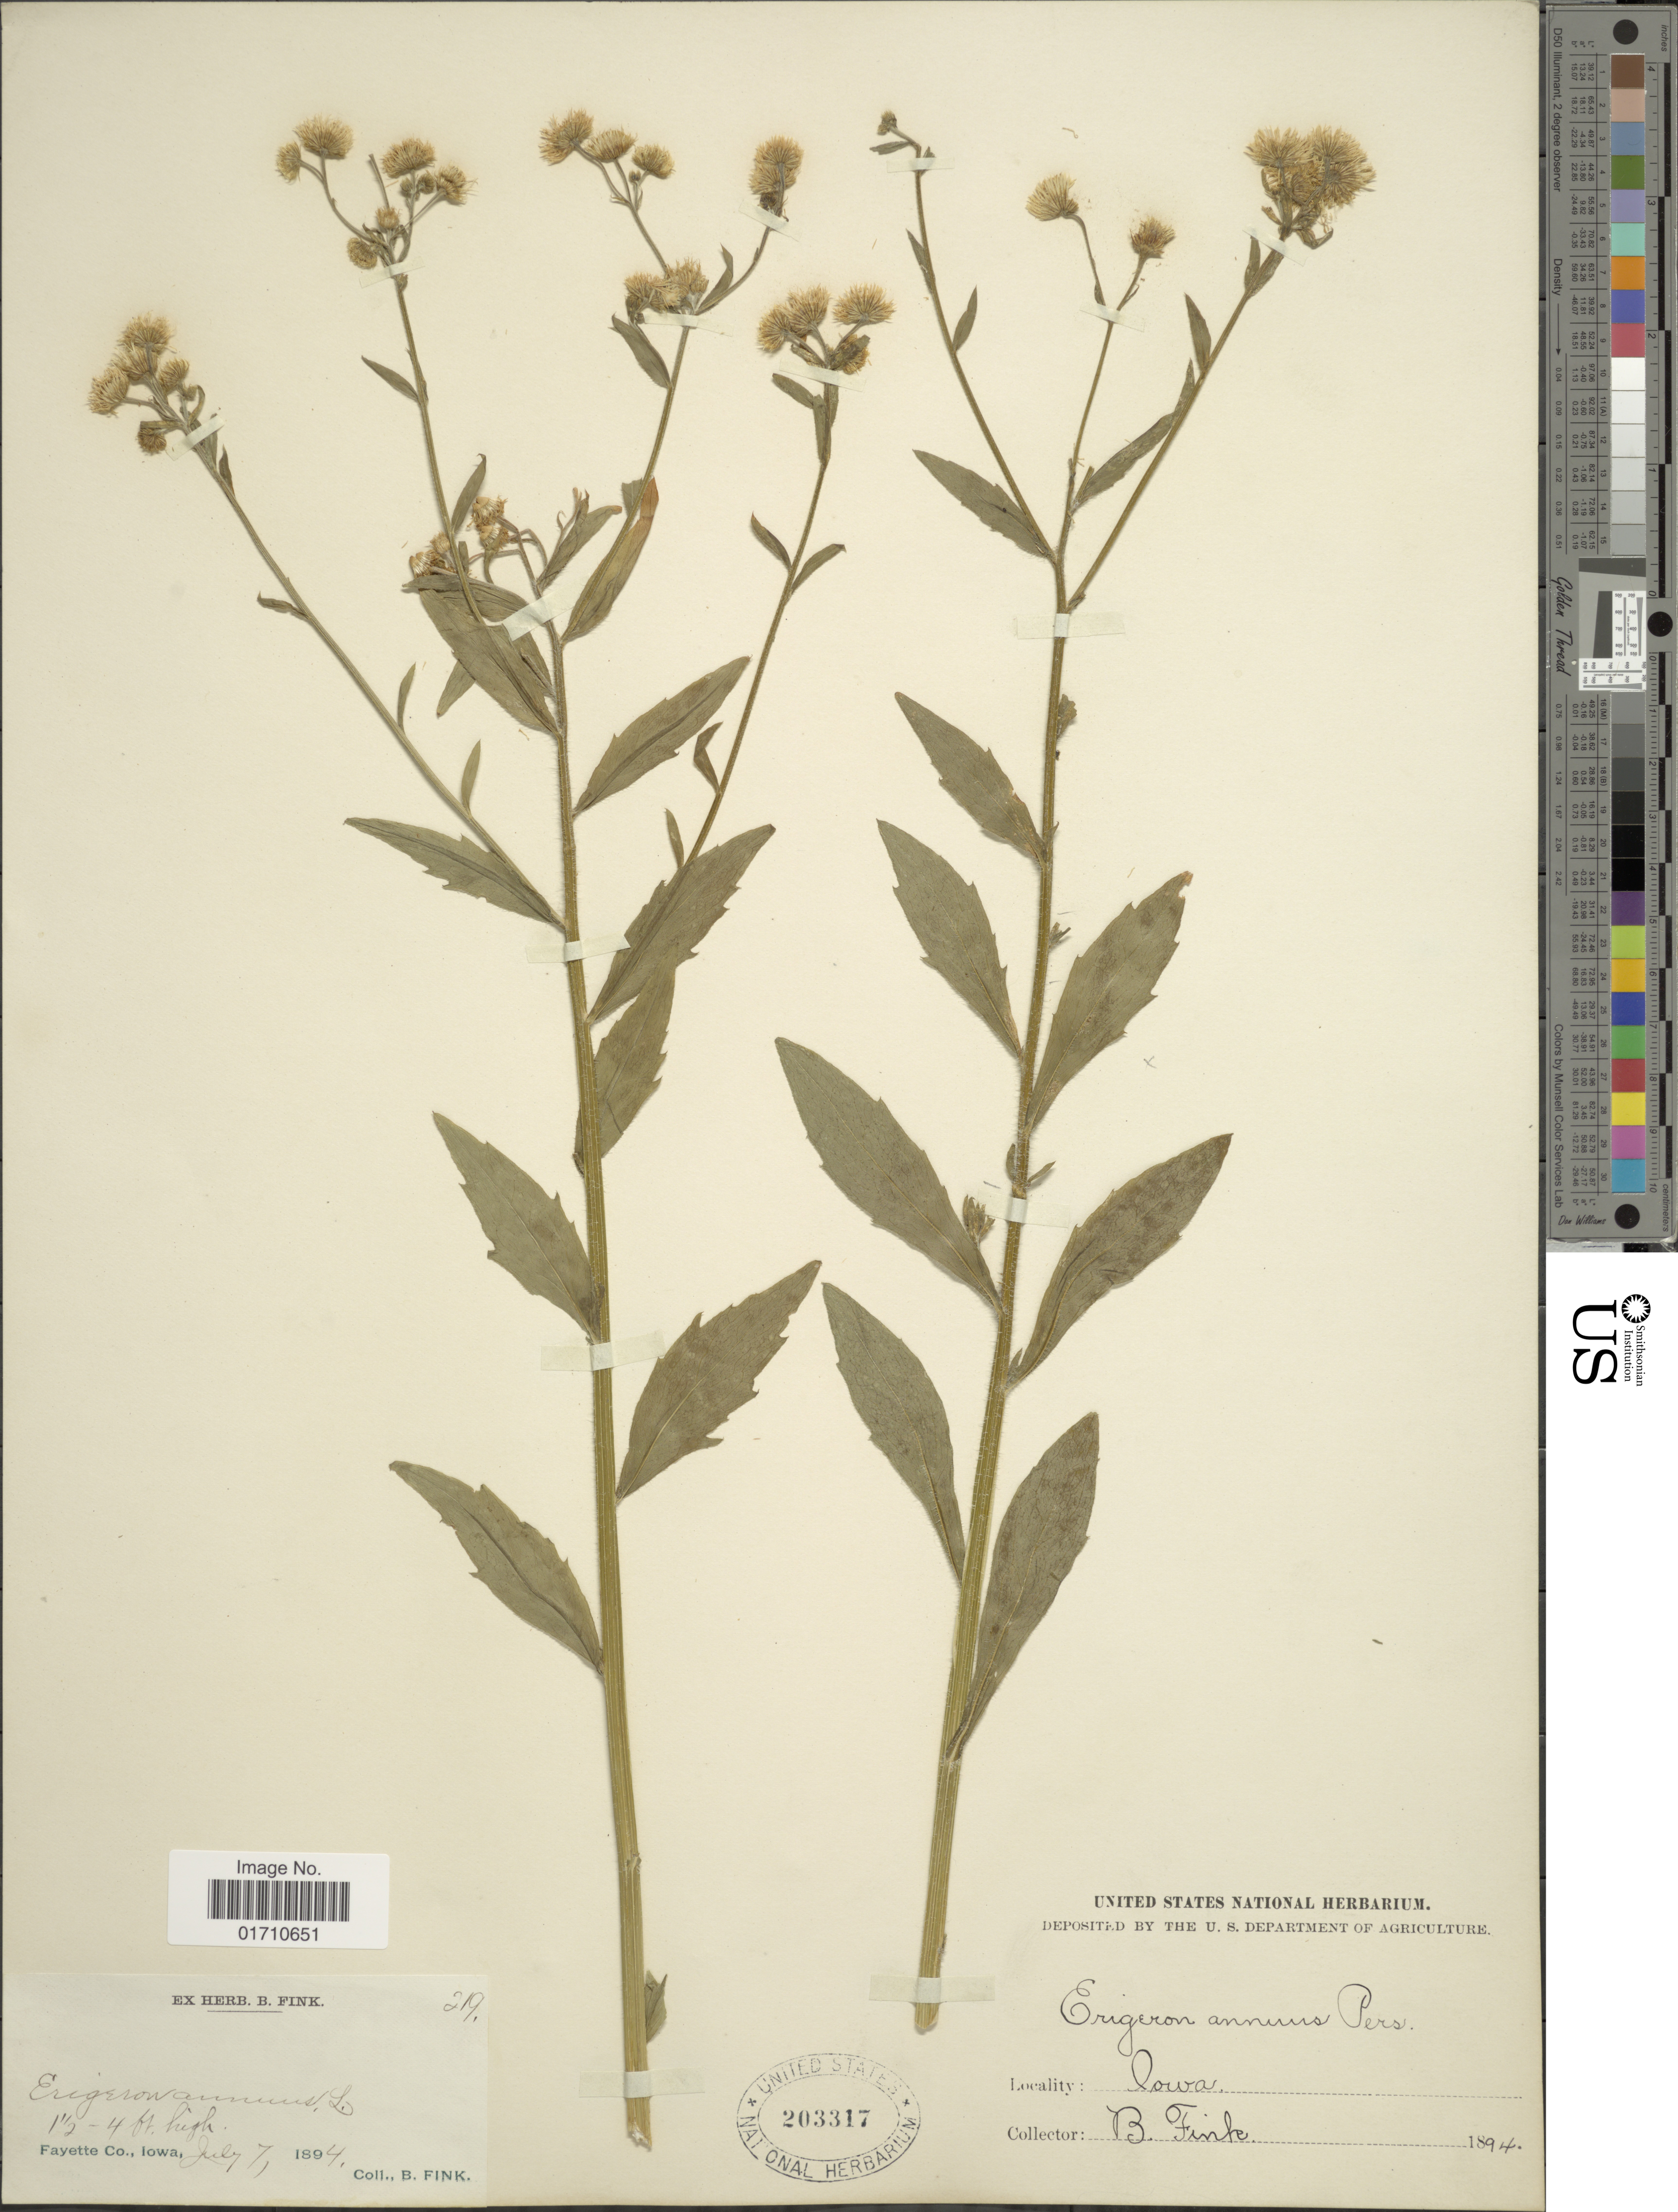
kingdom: Plantae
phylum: Tracheophyta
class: Magnoliopsida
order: Asterales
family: Asteraceae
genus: Erigeron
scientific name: Erigeron annuus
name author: (L.) Pers.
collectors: B. Fink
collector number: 219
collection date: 1894-07-07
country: United States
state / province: Iowa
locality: Fayette Co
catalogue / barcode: US 203317